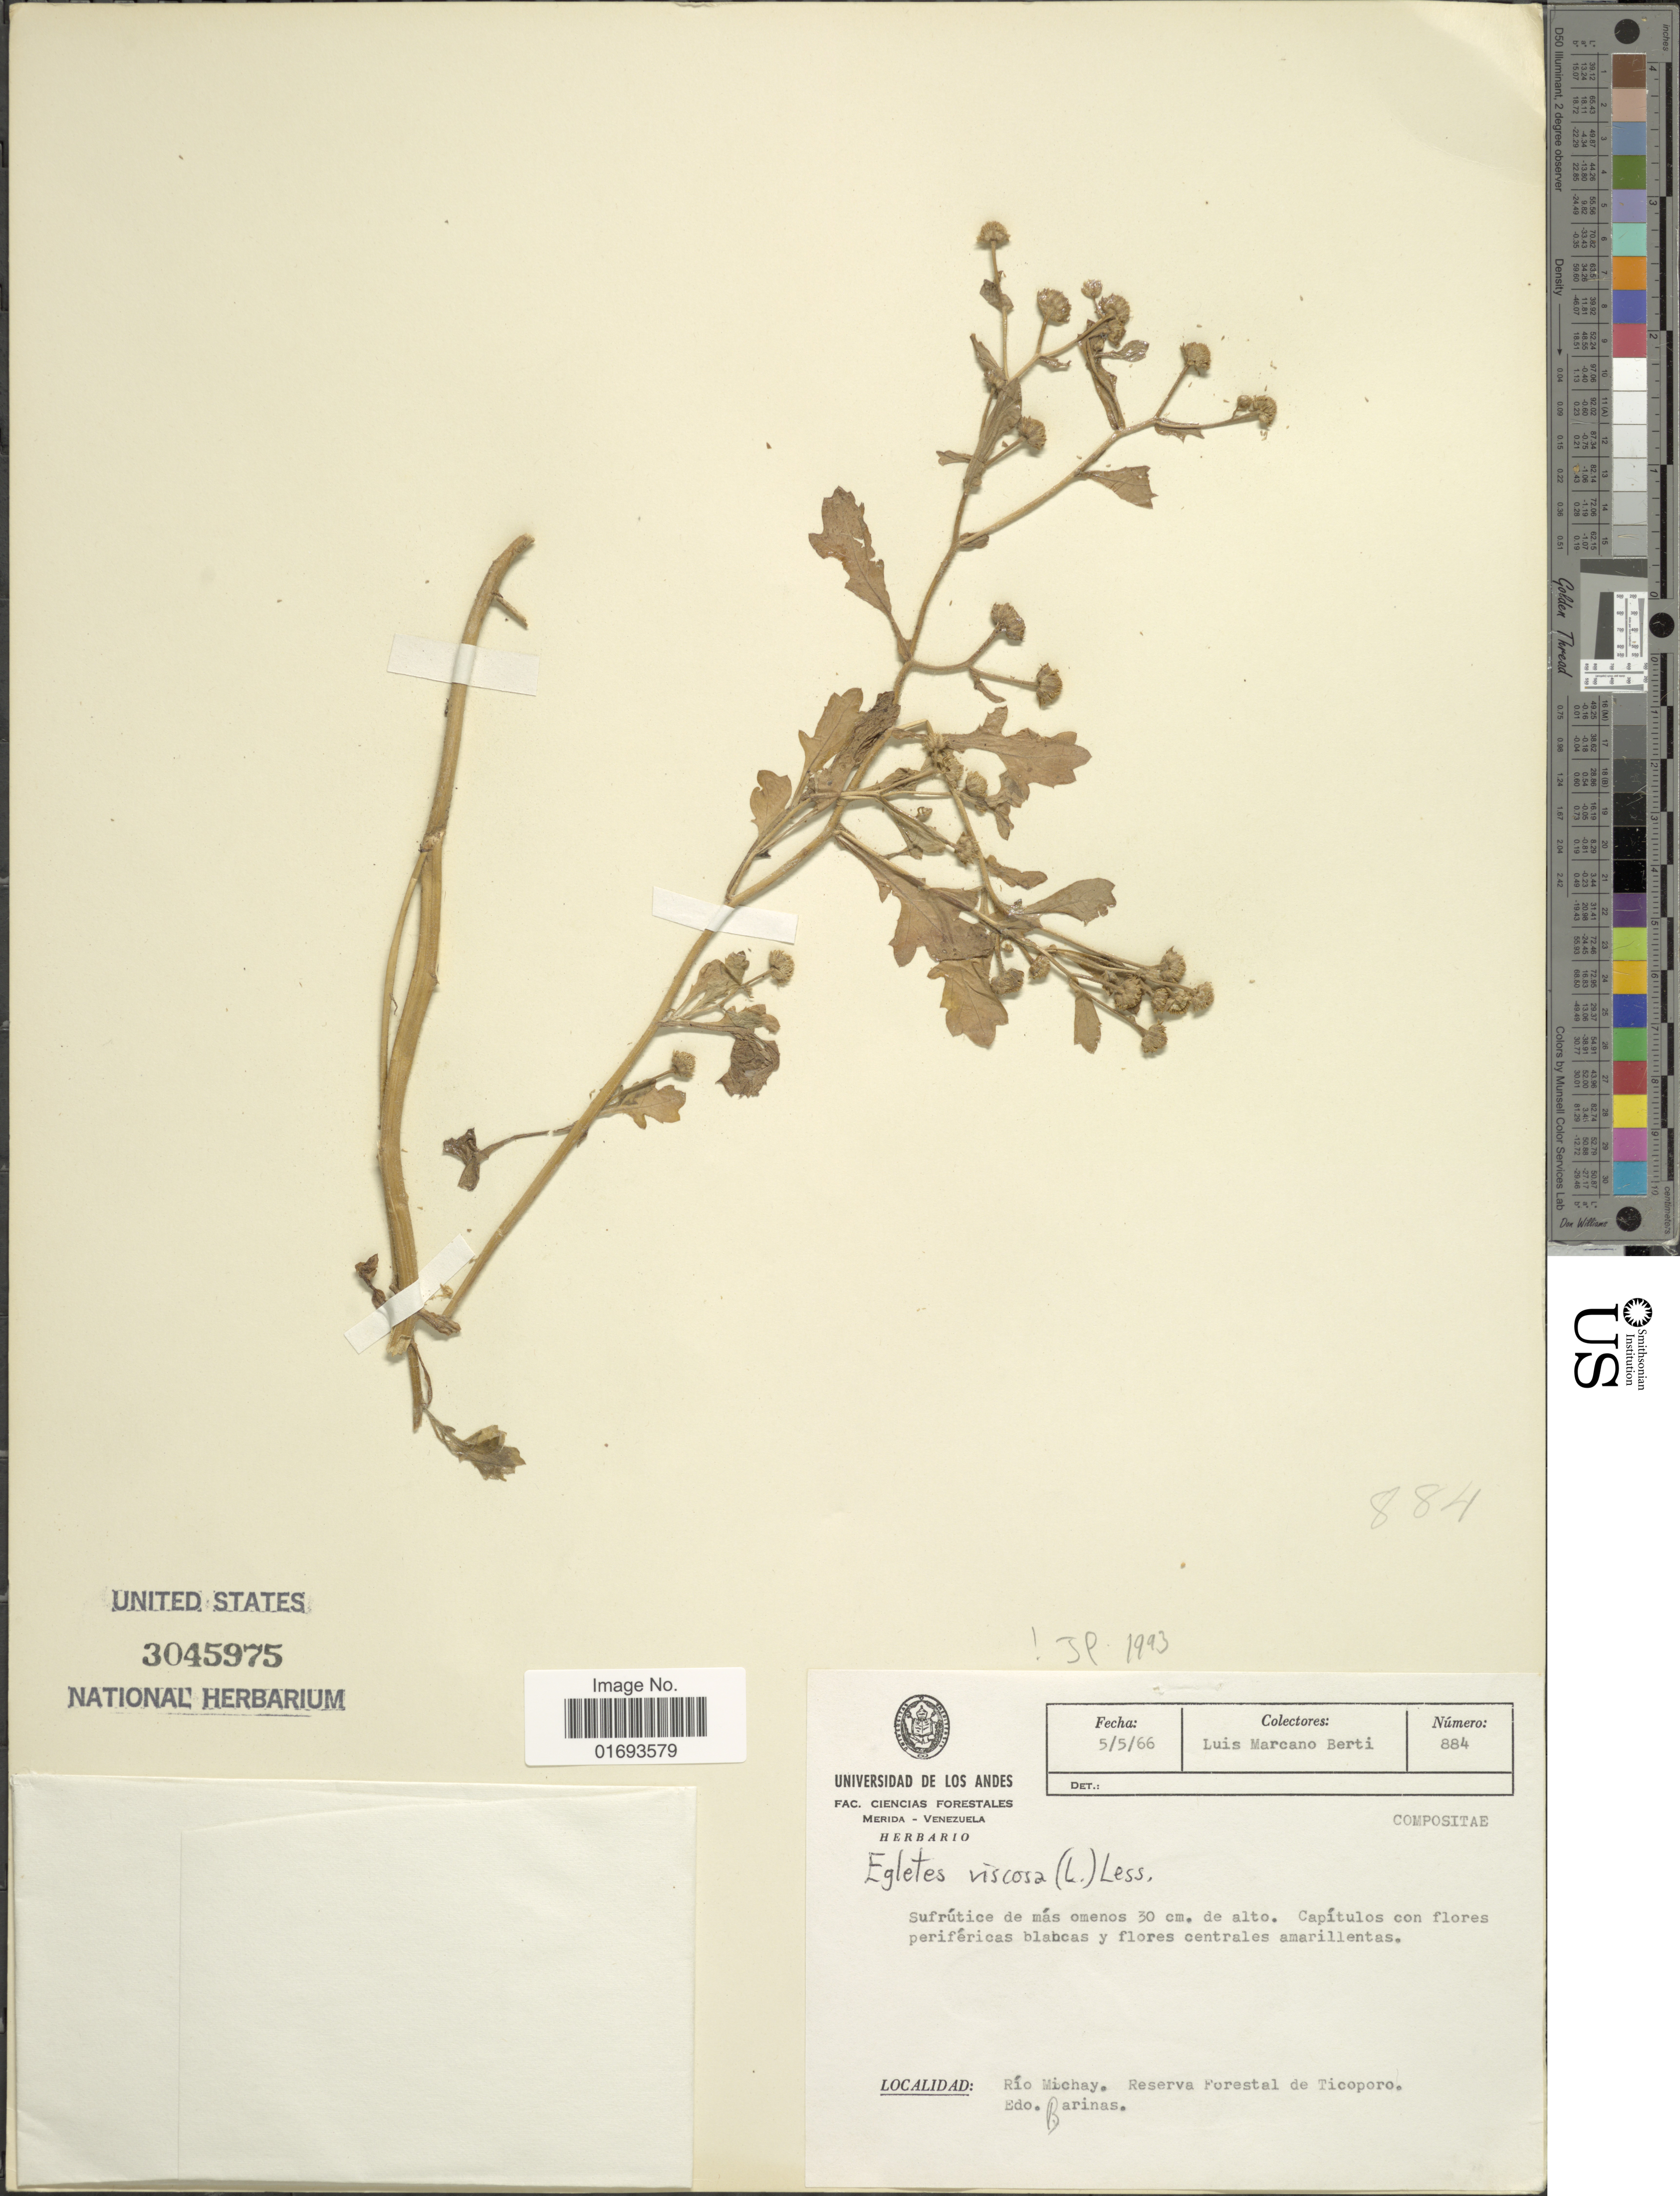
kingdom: Plantae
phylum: Tracheophyta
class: Magnoliopsida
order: Asterales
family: Asteraceae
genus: Egletes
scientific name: Egletes viscosa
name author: (L.) Less.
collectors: L. Marcano-Berti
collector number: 884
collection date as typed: Transcribed d/m/y: 5/5/66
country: Venezuela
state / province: Barinas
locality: Rio Michay. Reserva Forestal de Ticoporo. Edo. Barinas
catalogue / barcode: US 3045975